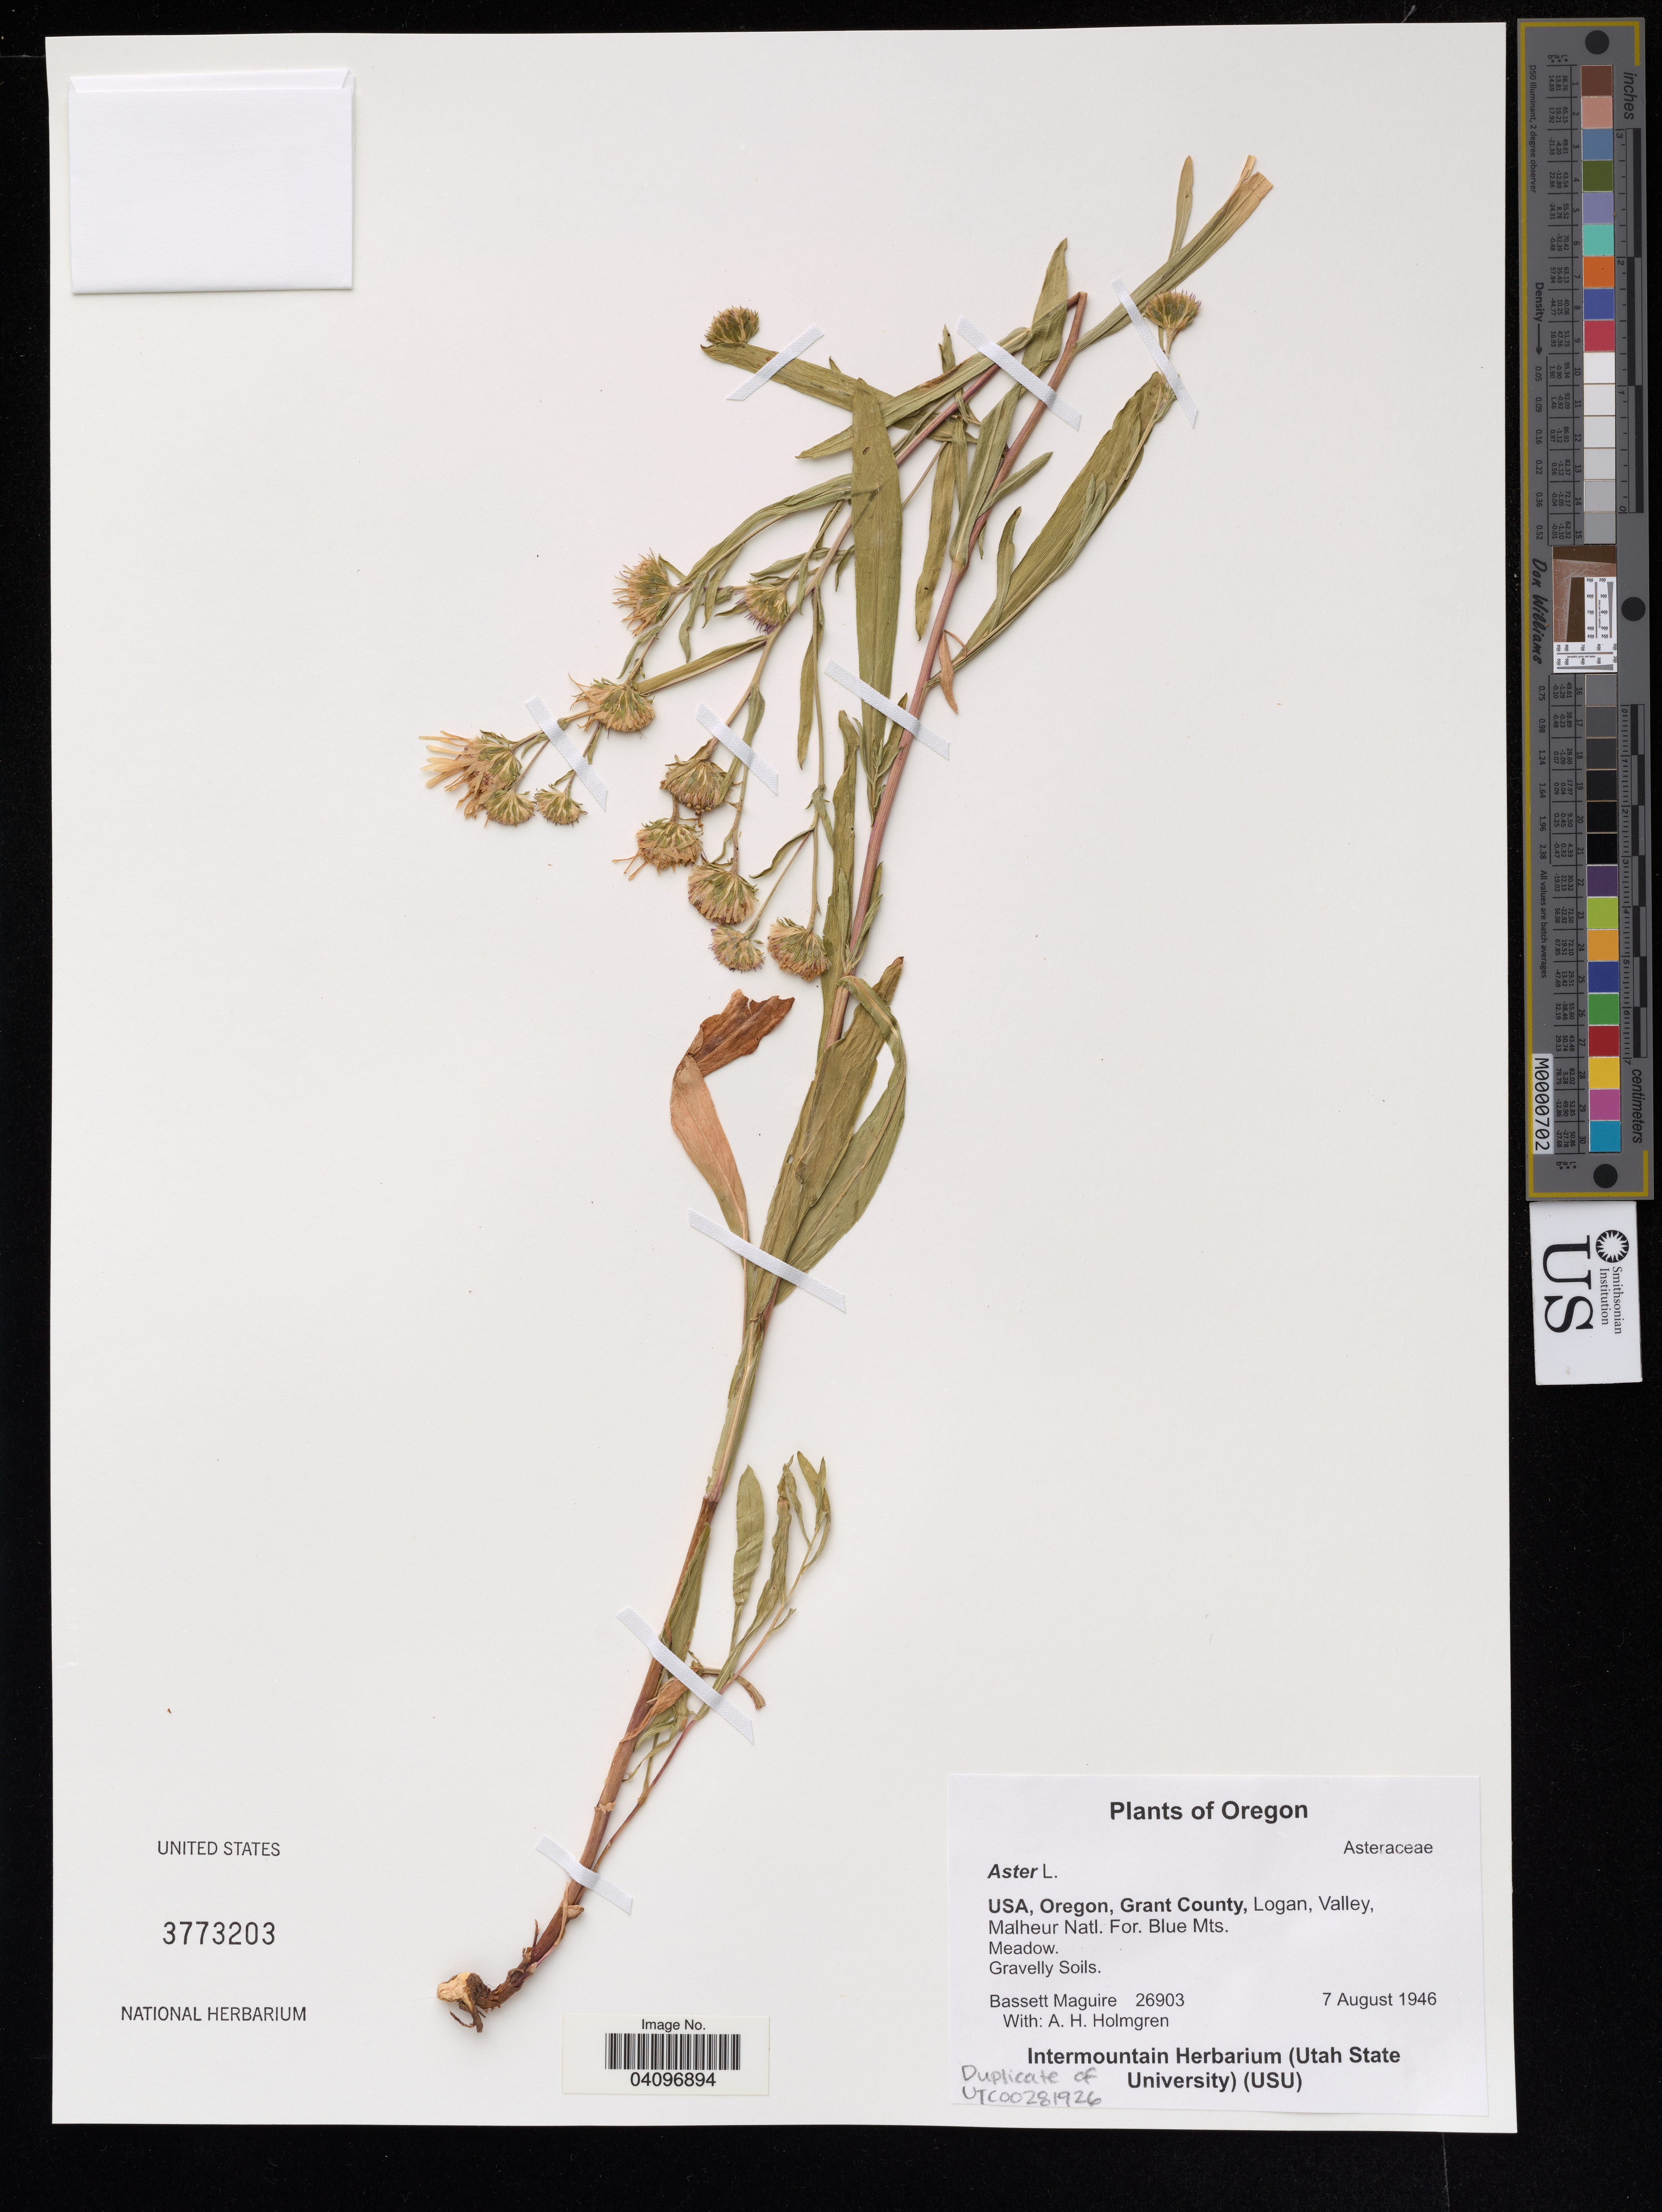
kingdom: Plantae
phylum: Tracheophyta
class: Magnoliopsida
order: Asterales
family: Asteraceae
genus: Aster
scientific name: Aster sp.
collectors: B. Maguire & A. H. Holmgren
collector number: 26903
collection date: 1946-08-07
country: United States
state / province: Oregon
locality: Grant County, Logan, Valley, Malheur Natl. For. Blue Mts.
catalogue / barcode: US 3773203